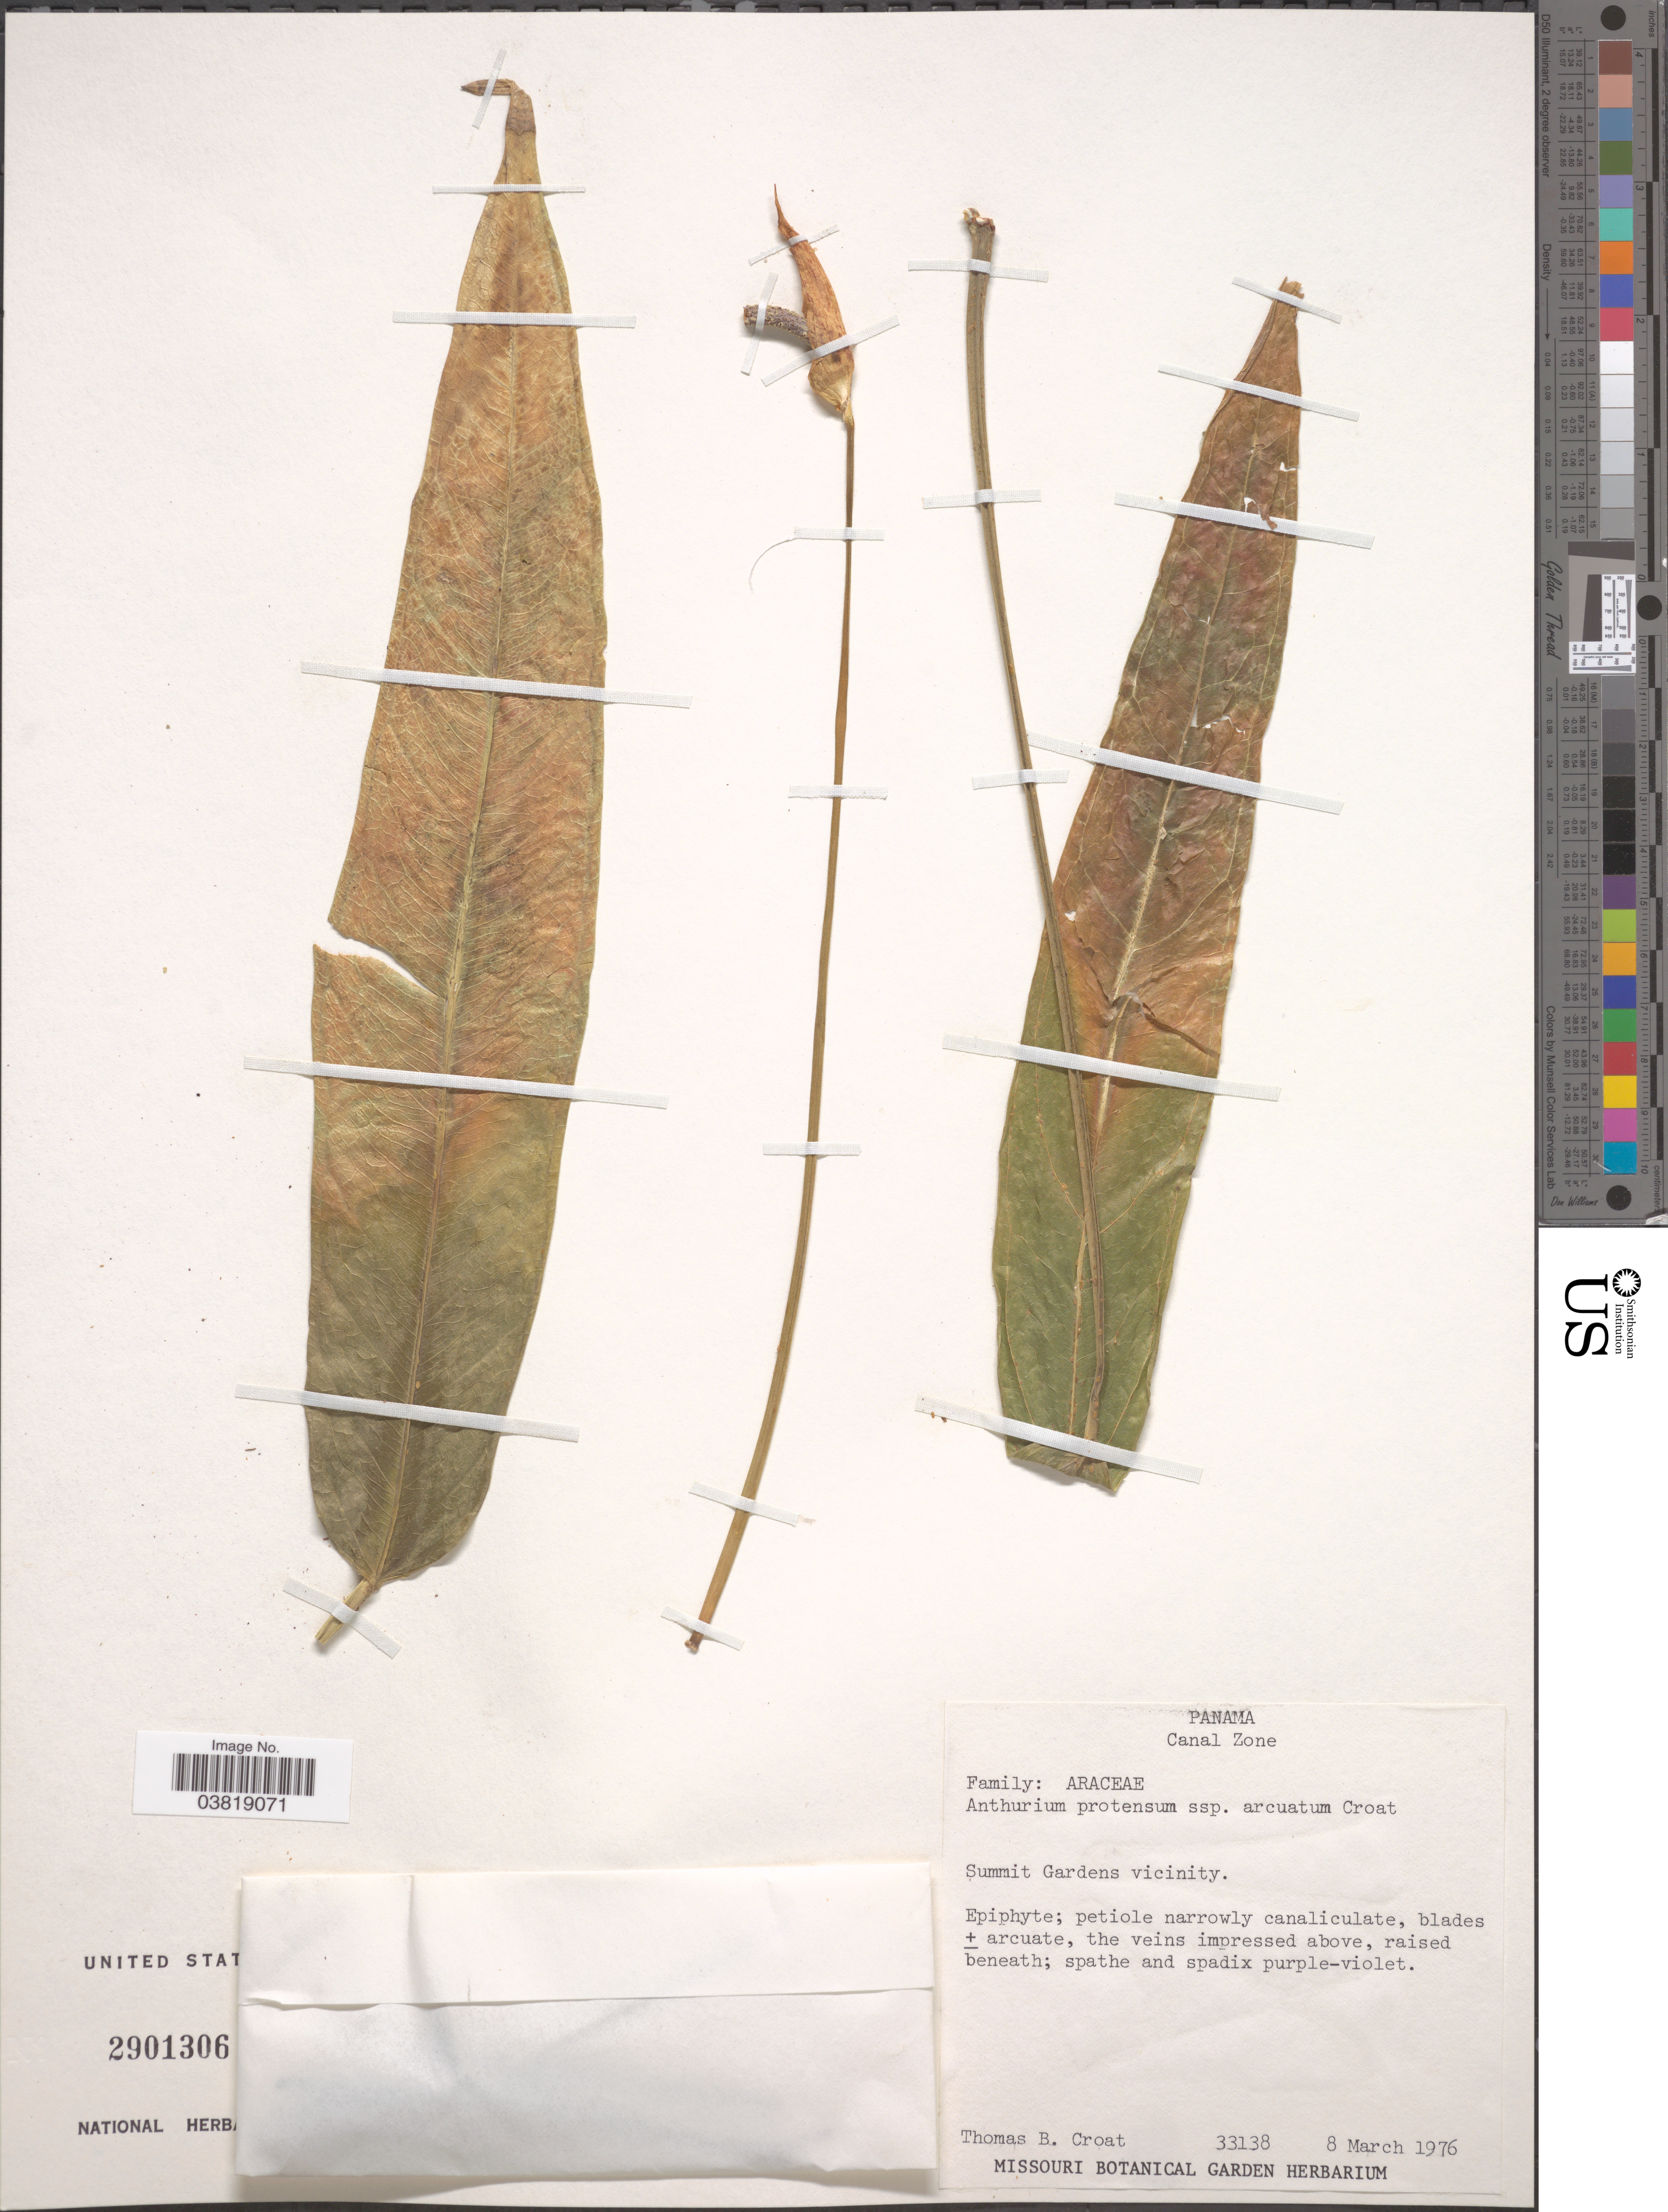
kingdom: Plantae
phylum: Tracheophyta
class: Liliopsida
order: Alismatales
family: Araceae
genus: Anthurium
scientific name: Anthurium protensum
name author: Schott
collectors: T. B. Croat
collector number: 33138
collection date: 1976-03-08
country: Panama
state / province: Colón / Panamá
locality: Canal Zone. Summit Gardens vicinity.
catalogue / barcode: US 2901306